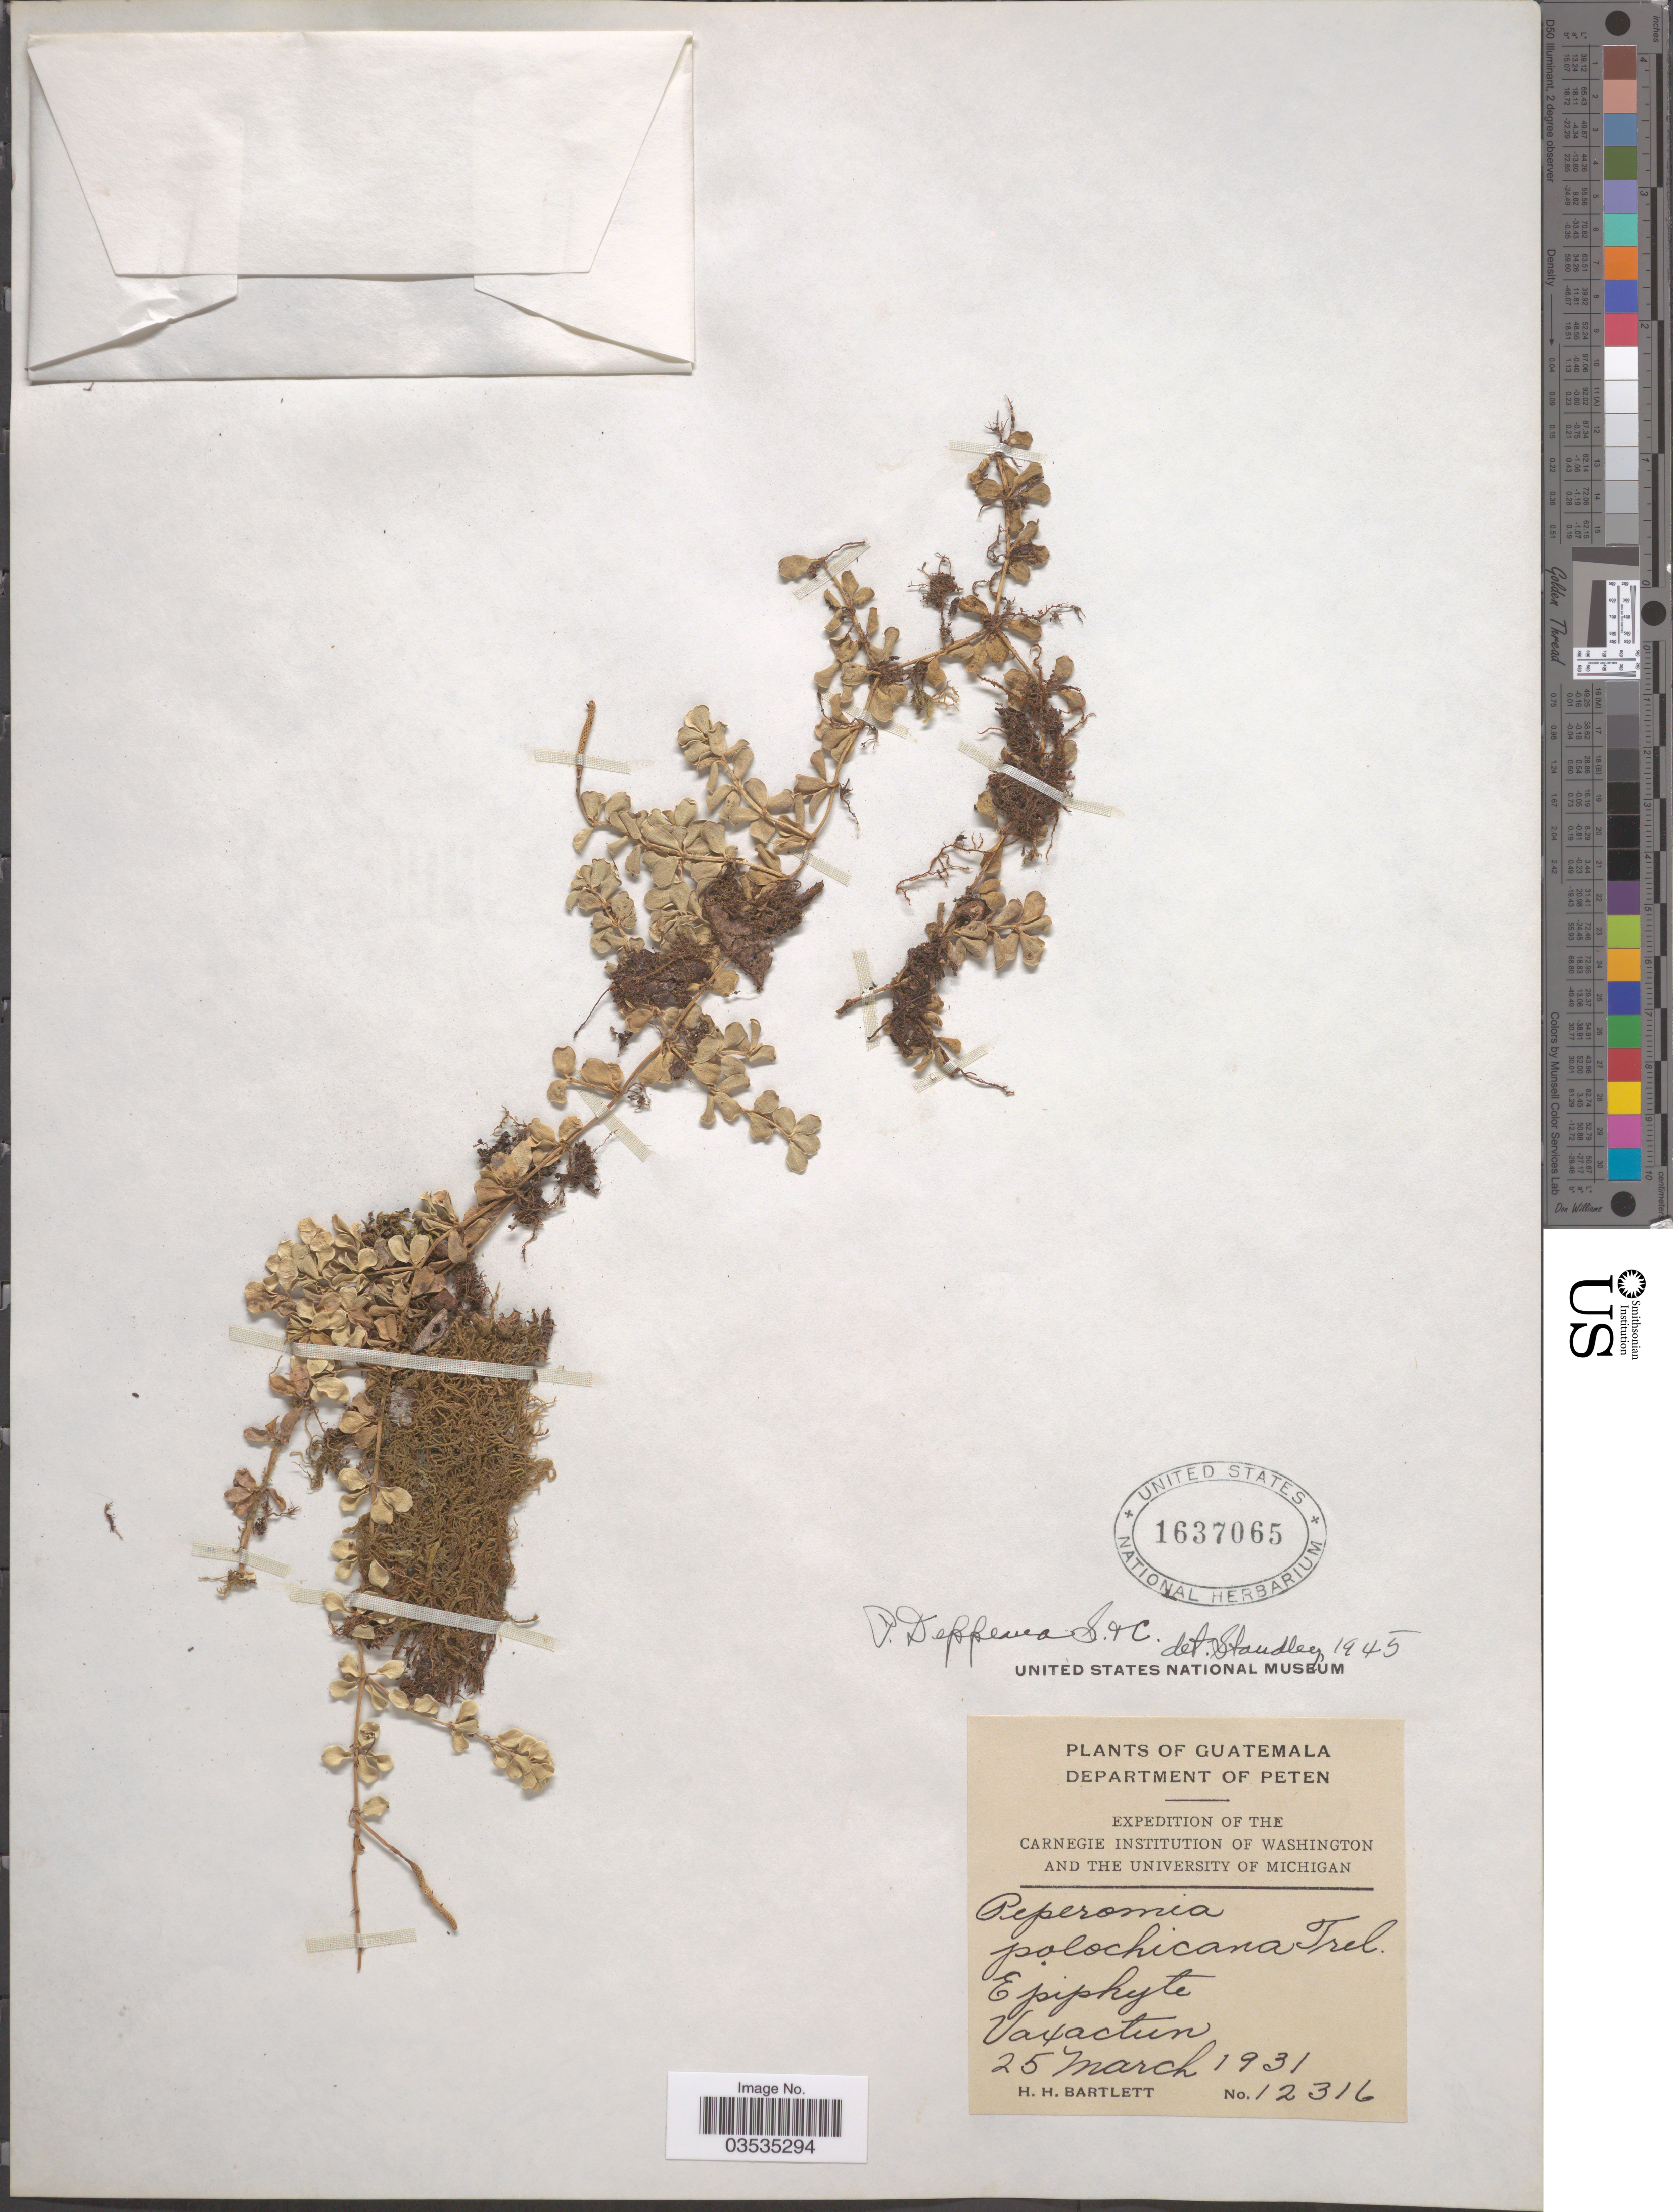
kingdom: Plantae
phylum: Tracheophyta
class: Magnoliopsida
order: Piperales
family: Piperaceae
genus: Peperomia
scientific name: Peperomia deppeana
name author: Schltdl. & Cham.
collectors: H. H. Bartlett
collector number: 12316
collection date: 1931-03-25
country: Guatemala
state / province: El Peten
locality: Department of Peten. Uaxactun.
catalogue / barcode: US 1637065